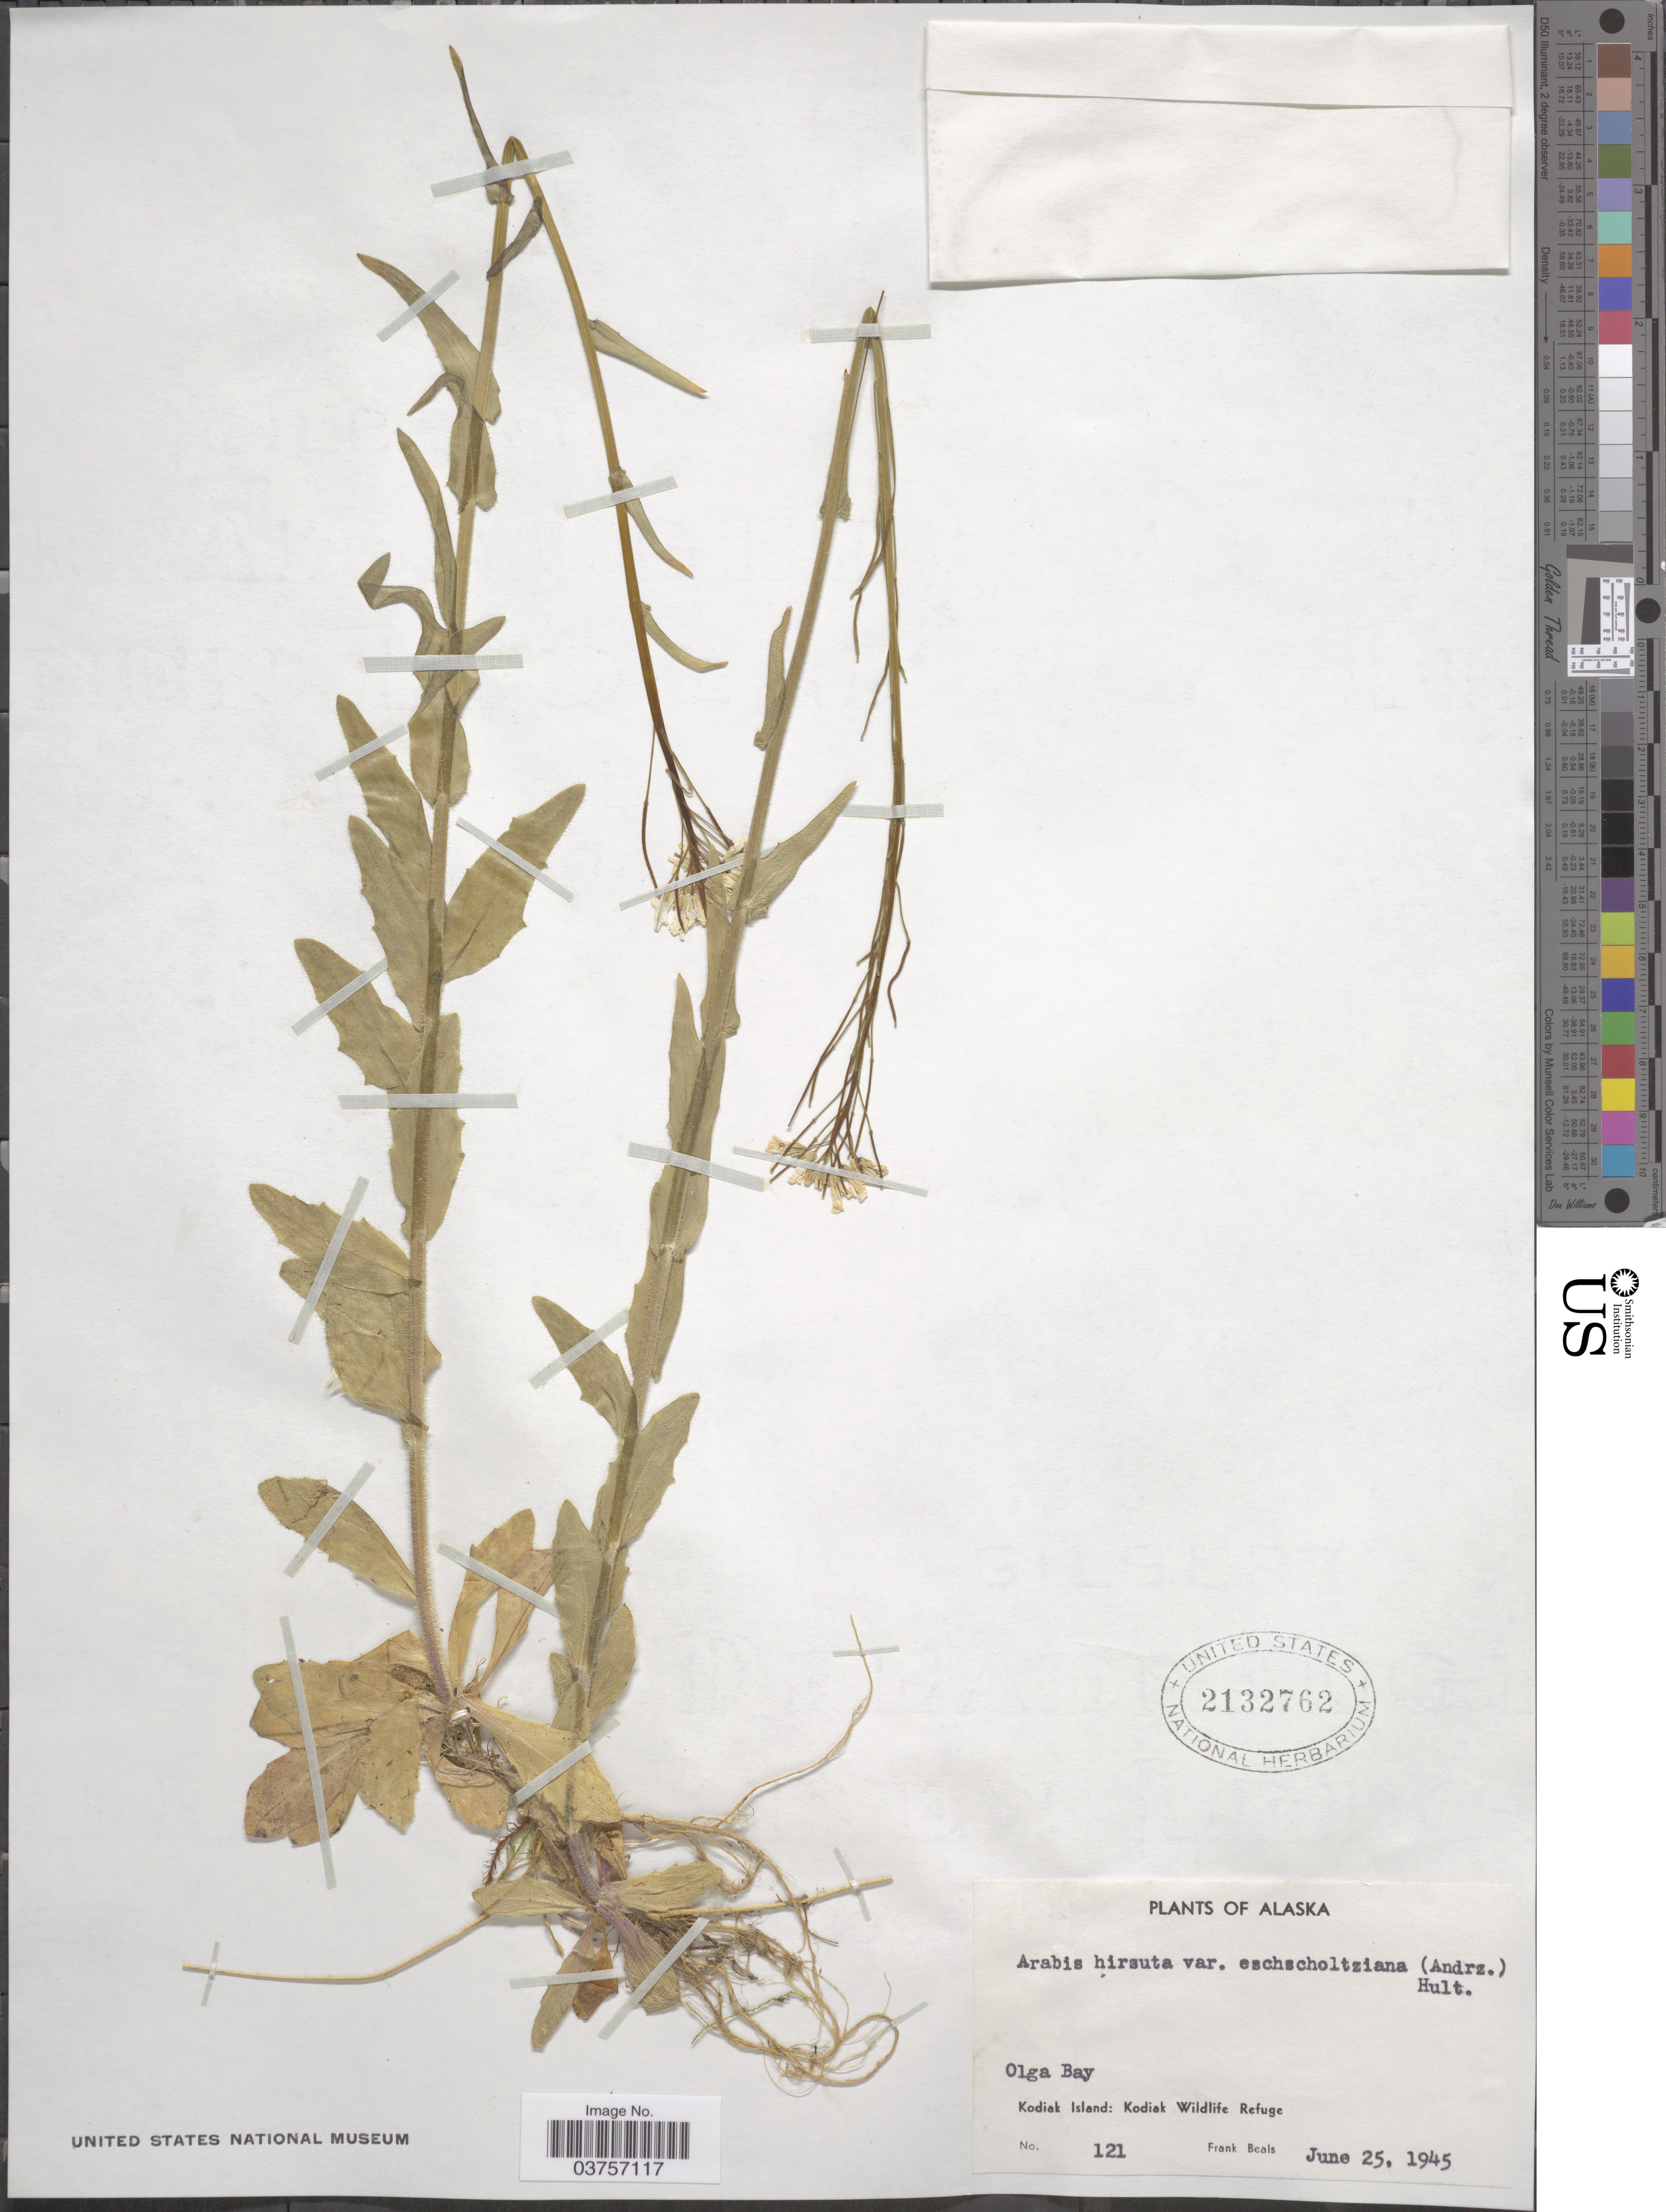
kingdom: Plantae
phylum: Tracheophyta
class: Magnoliopsida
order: Brassicales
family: Brassicaceae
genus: Arabis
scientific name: Arabis hirsuta var. eschscholtziana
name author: (Andrz. ex Ledeb.) Rollins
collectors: F. Beals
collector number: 121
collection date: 1945-06-25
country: United States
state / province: Alaska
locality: Olga Bay. Kodiak Island: Kodiak Wildlife Refuge.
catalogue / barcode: US 2132762